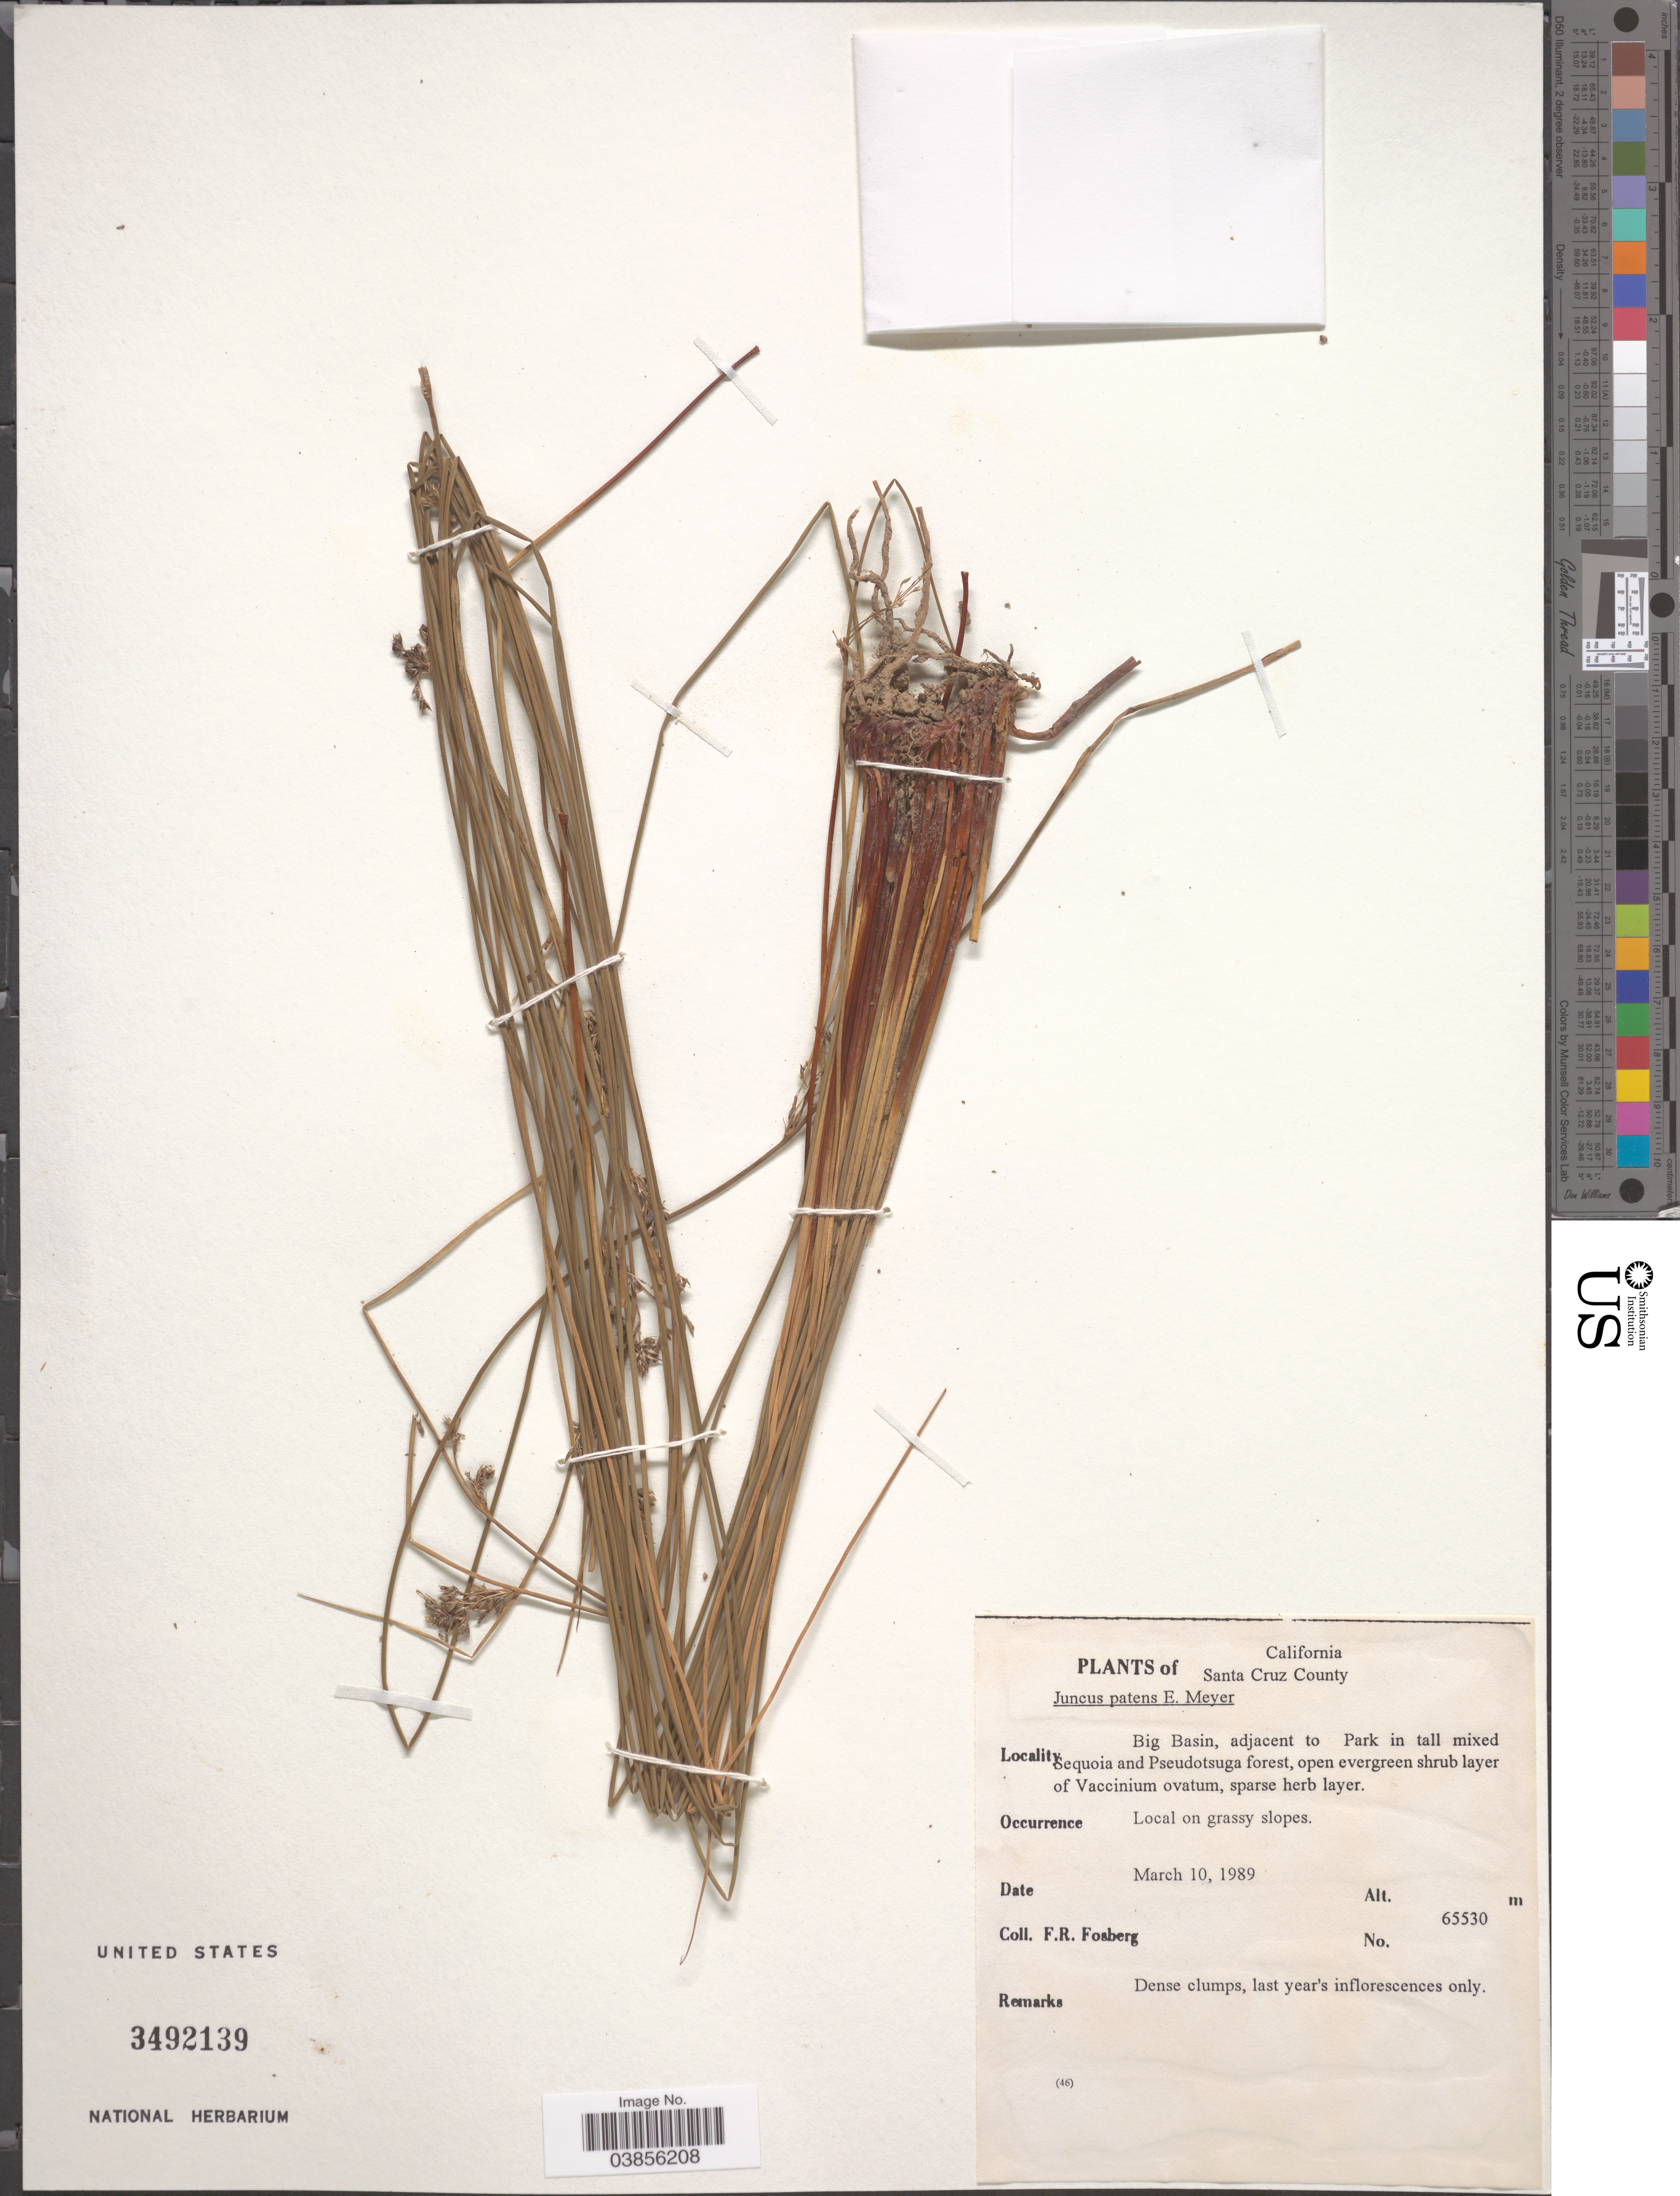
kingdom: Plantae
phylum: Tracheophyta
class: Liliopsida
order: Poales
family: Juncaceae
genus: Juncus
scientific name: Juncus patens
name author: E. Mey.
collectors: F. R. Fosberg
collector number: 65530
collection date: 1989-03-10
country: United States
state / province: California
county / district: Santa Cruz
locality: Santa Cruz County. Big Basin, adjacent to Park.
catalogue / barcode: US 3492139